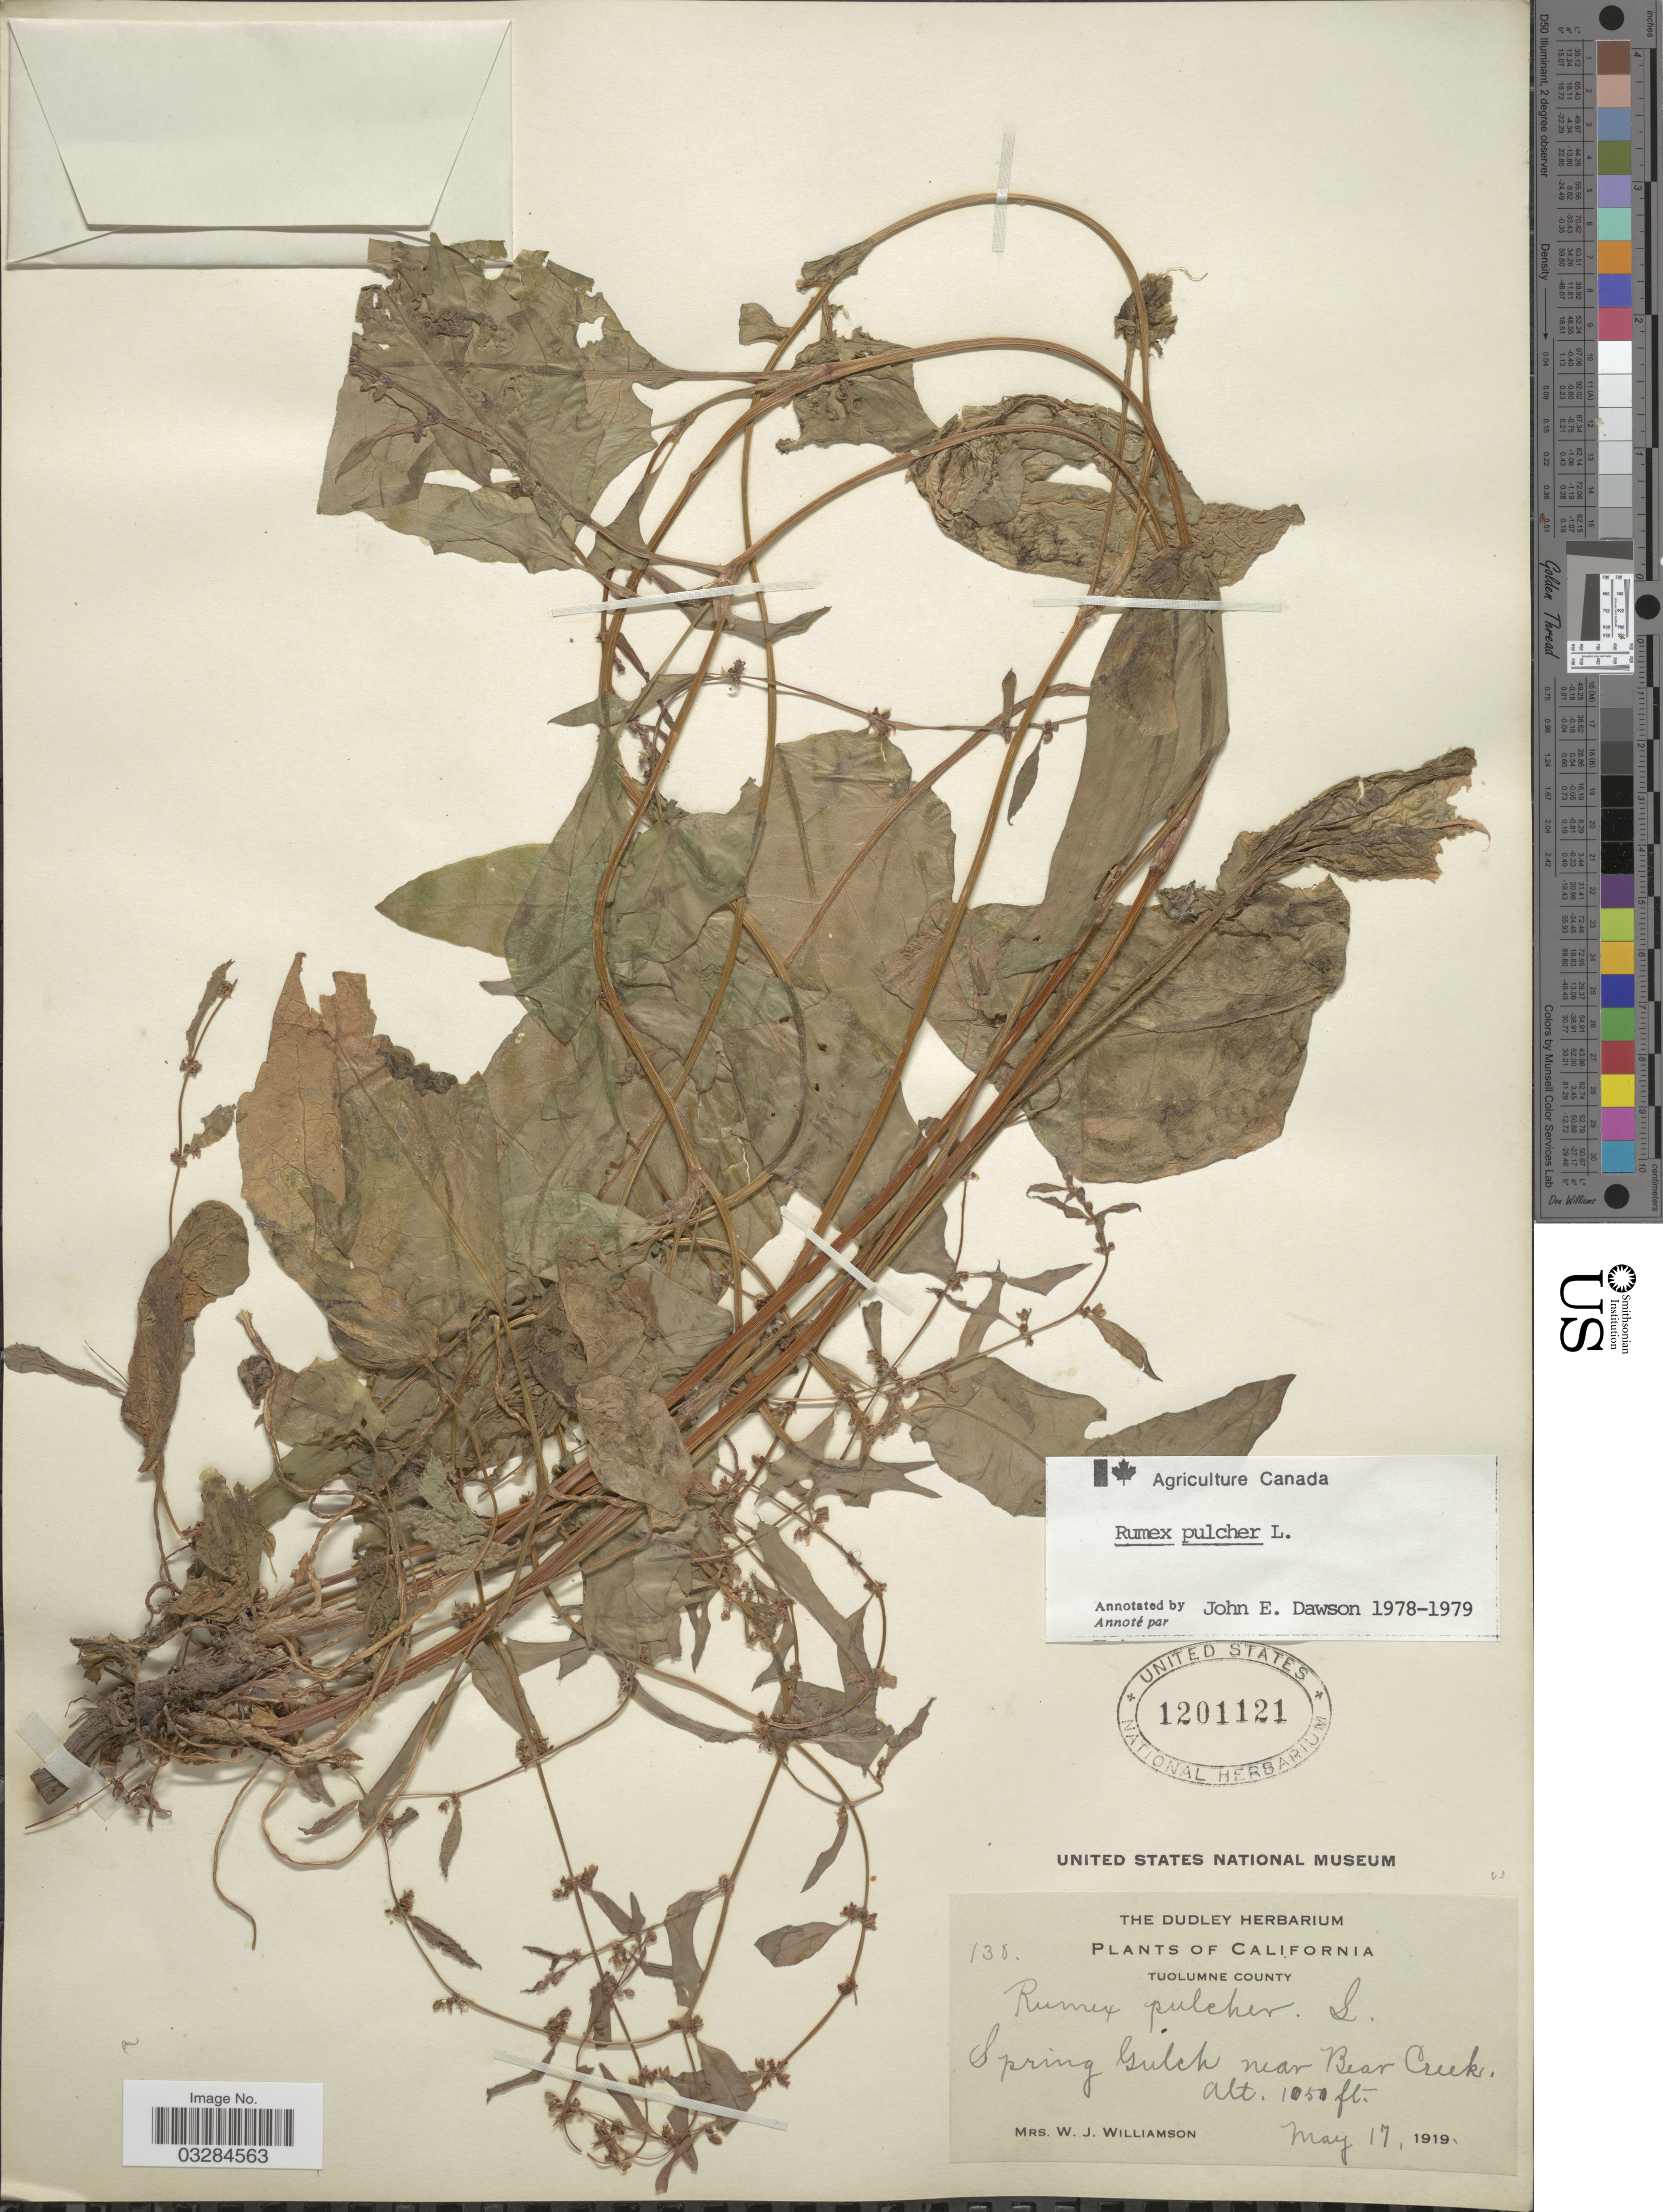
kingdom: Plantae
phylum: Tracheophyta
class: Magnoliopsida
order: Caryophyllales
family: Polygonaceae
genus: Rumex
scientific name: Rumex pulcher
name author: L.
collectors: W. Williamson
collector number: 138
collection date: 1919-05-17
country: United States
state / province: California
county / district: Tuolumne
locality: Tuolumne County, Spring Gulch near Bear Creek.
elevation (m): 320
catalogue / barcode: US 1201121